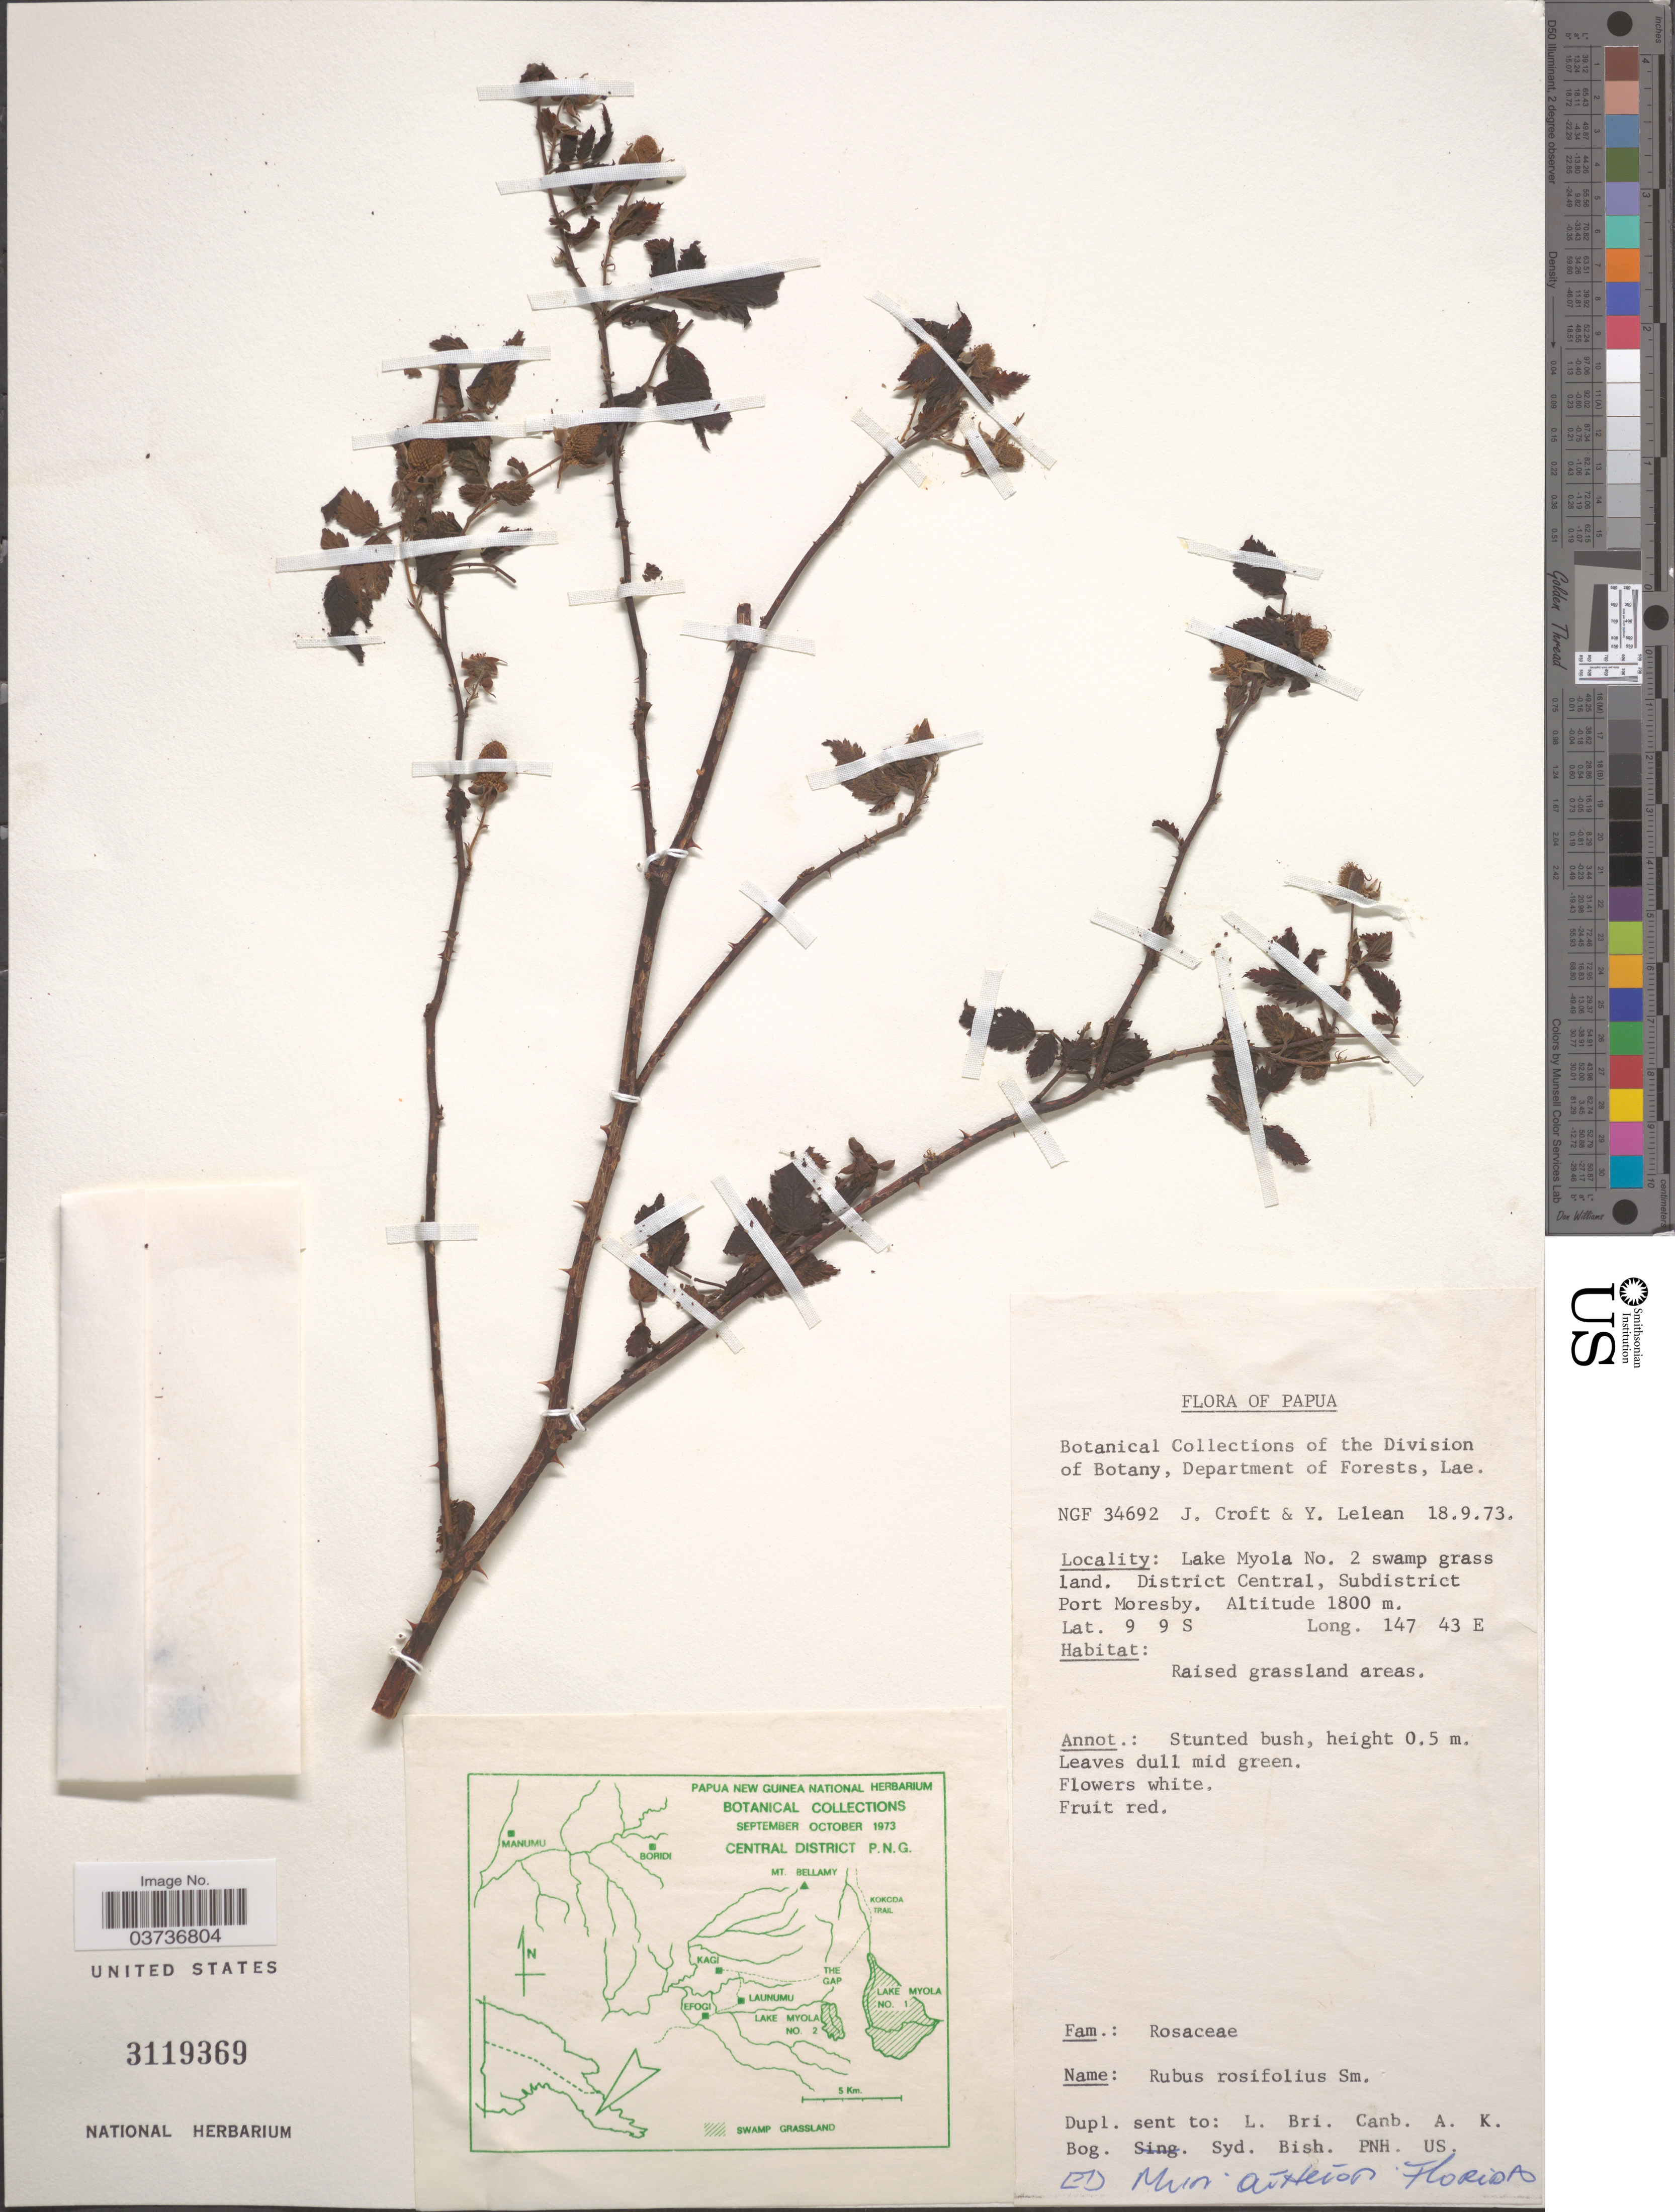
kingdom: Plantae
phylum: Tracheophyta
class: Magnoliopsida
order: Rosales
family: Rosaceae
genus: Rubus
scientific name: Rubus rosaefolius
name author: Sm.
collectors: J. Croft & Y. Lelean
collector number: NGF34692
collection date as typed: Transcribed d/m/y: 18/9/73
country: Papua New Guinea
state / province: Central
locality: Papua. Lake Myola No. 2 swamp grass land. District Central, Subdistrict Port Moresby.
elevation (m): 1800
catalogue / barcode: US 3119369